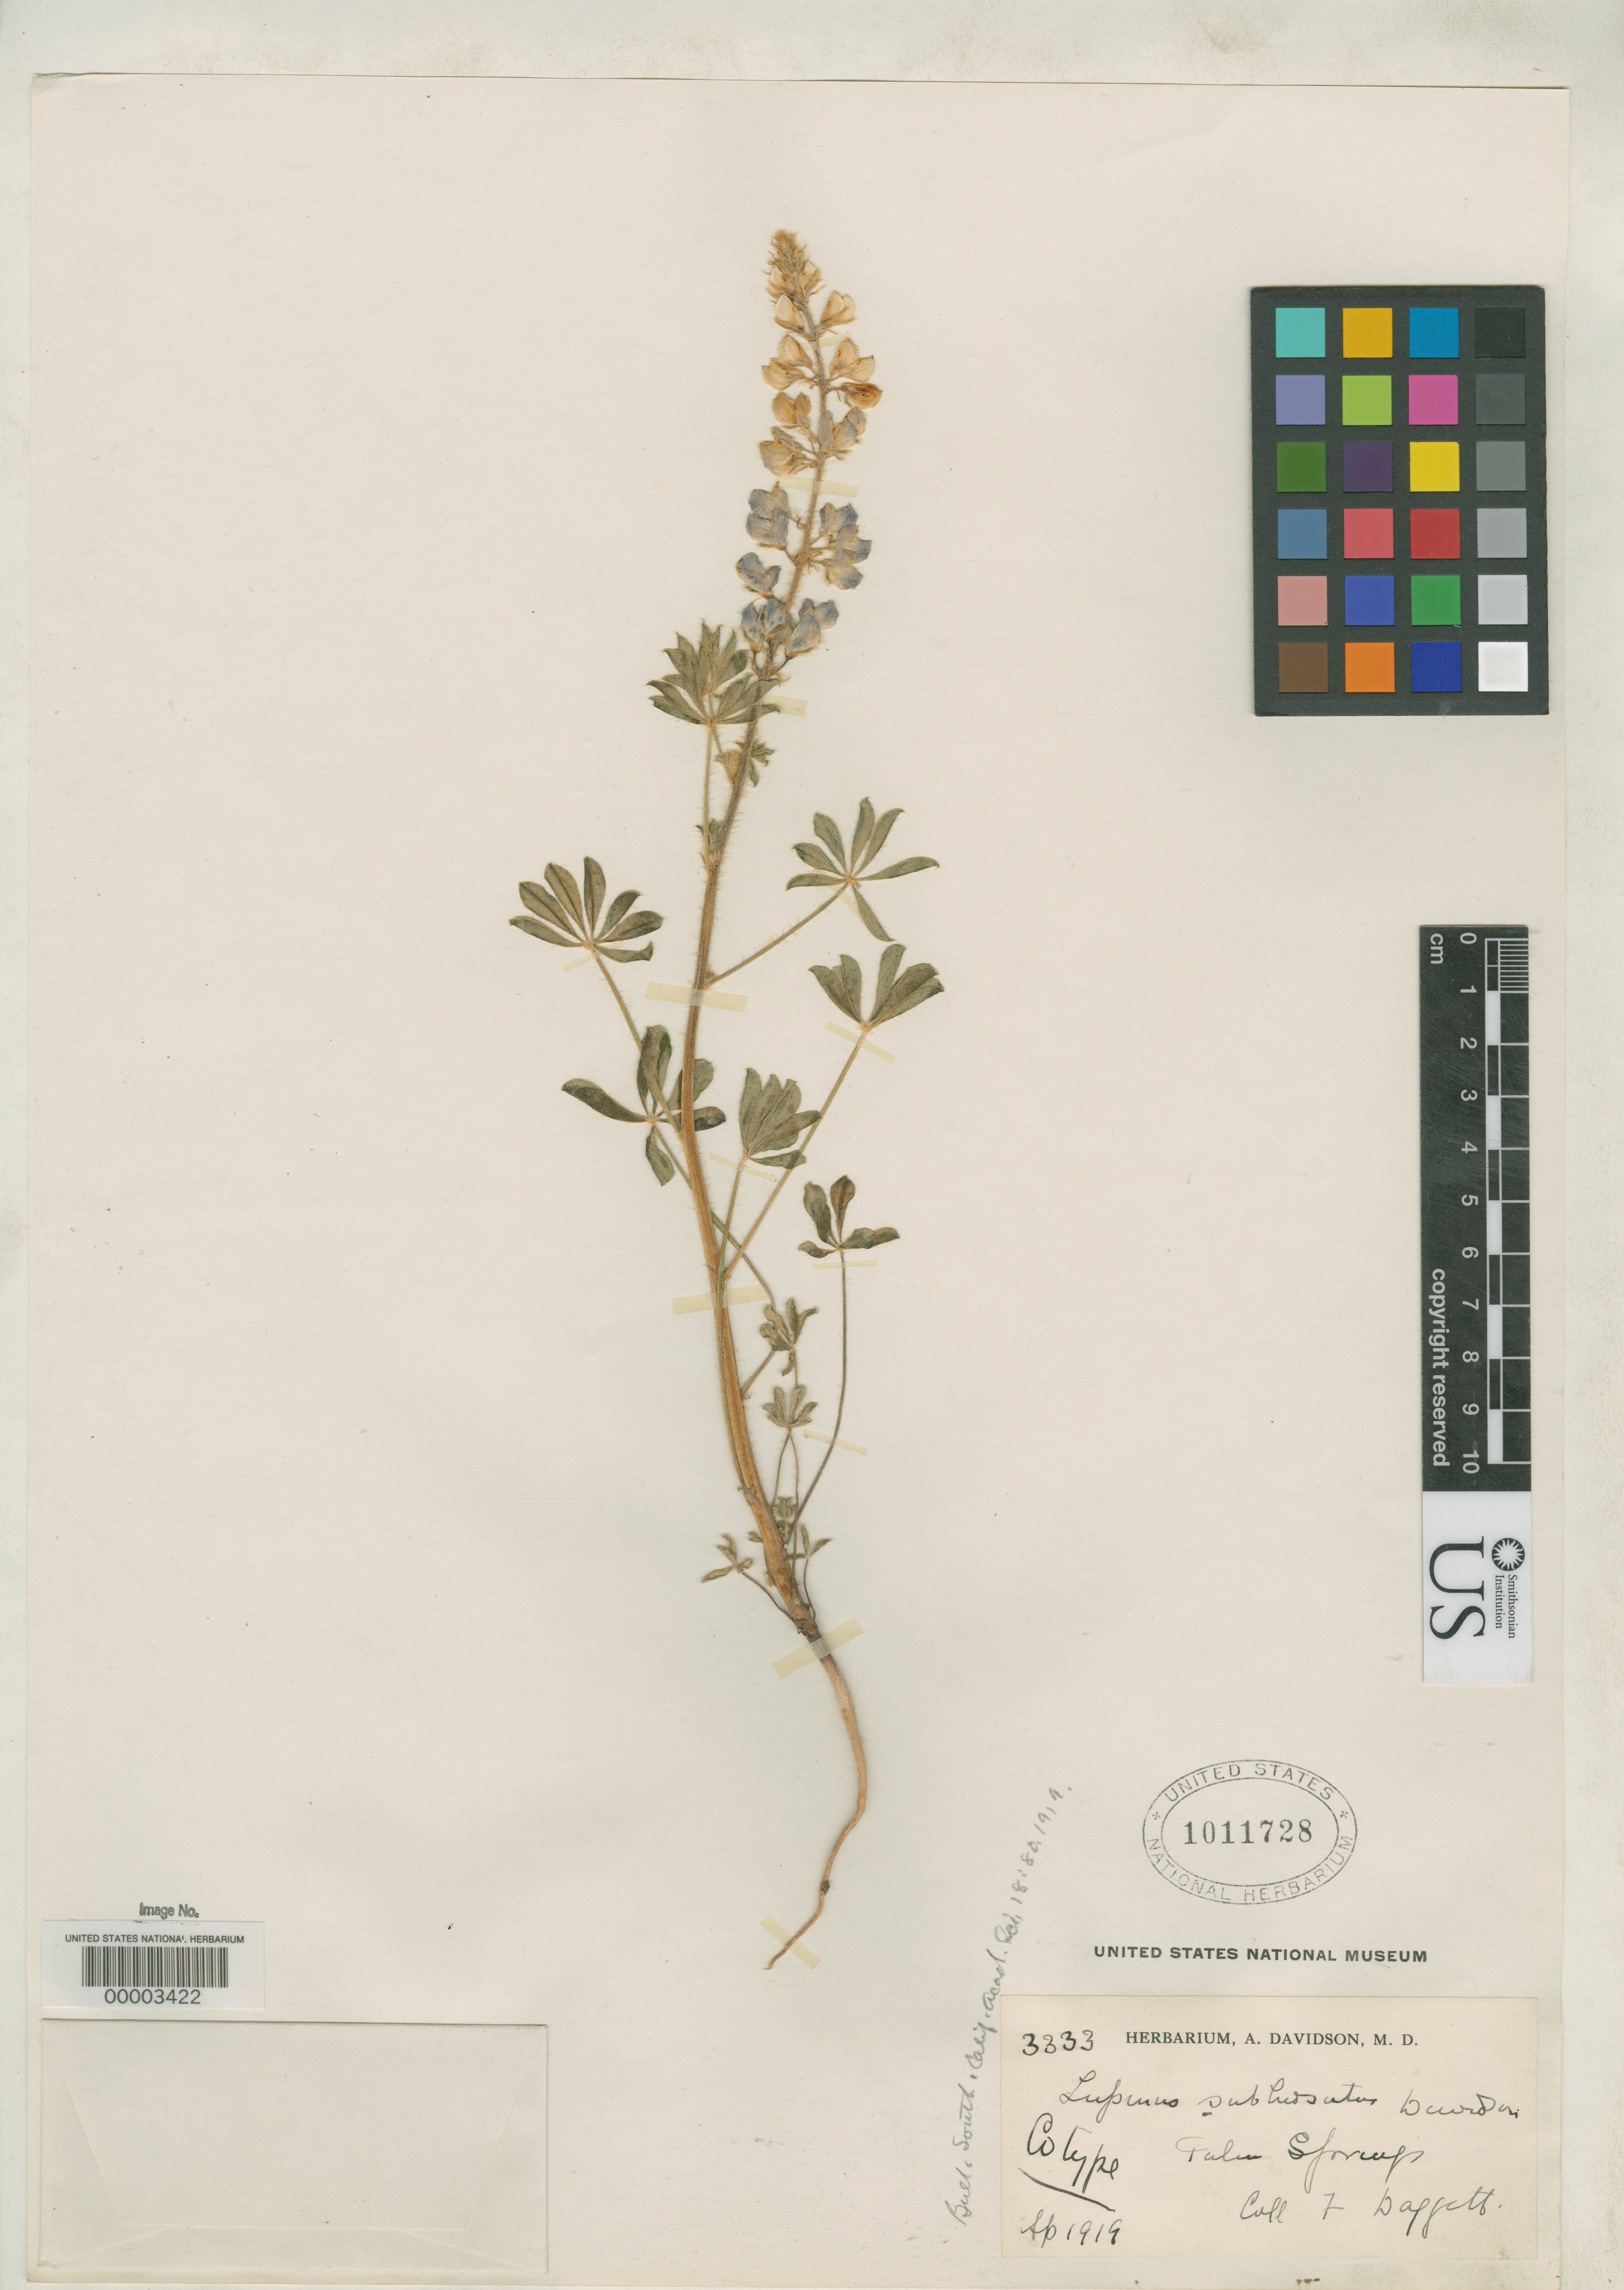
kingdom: Plantae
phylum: Tracheophyta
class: Magnoliopsida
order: Fabales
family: Fabaceae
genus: Lupinus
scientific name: Lupinus subhirsutus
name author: Davidson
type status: Isotype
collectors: F. Daggett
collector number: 3333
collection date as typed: Apr 1919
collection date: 1919-04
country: United States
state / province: California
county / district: Riverside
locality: Palm Springs.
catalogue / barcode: US 1011728